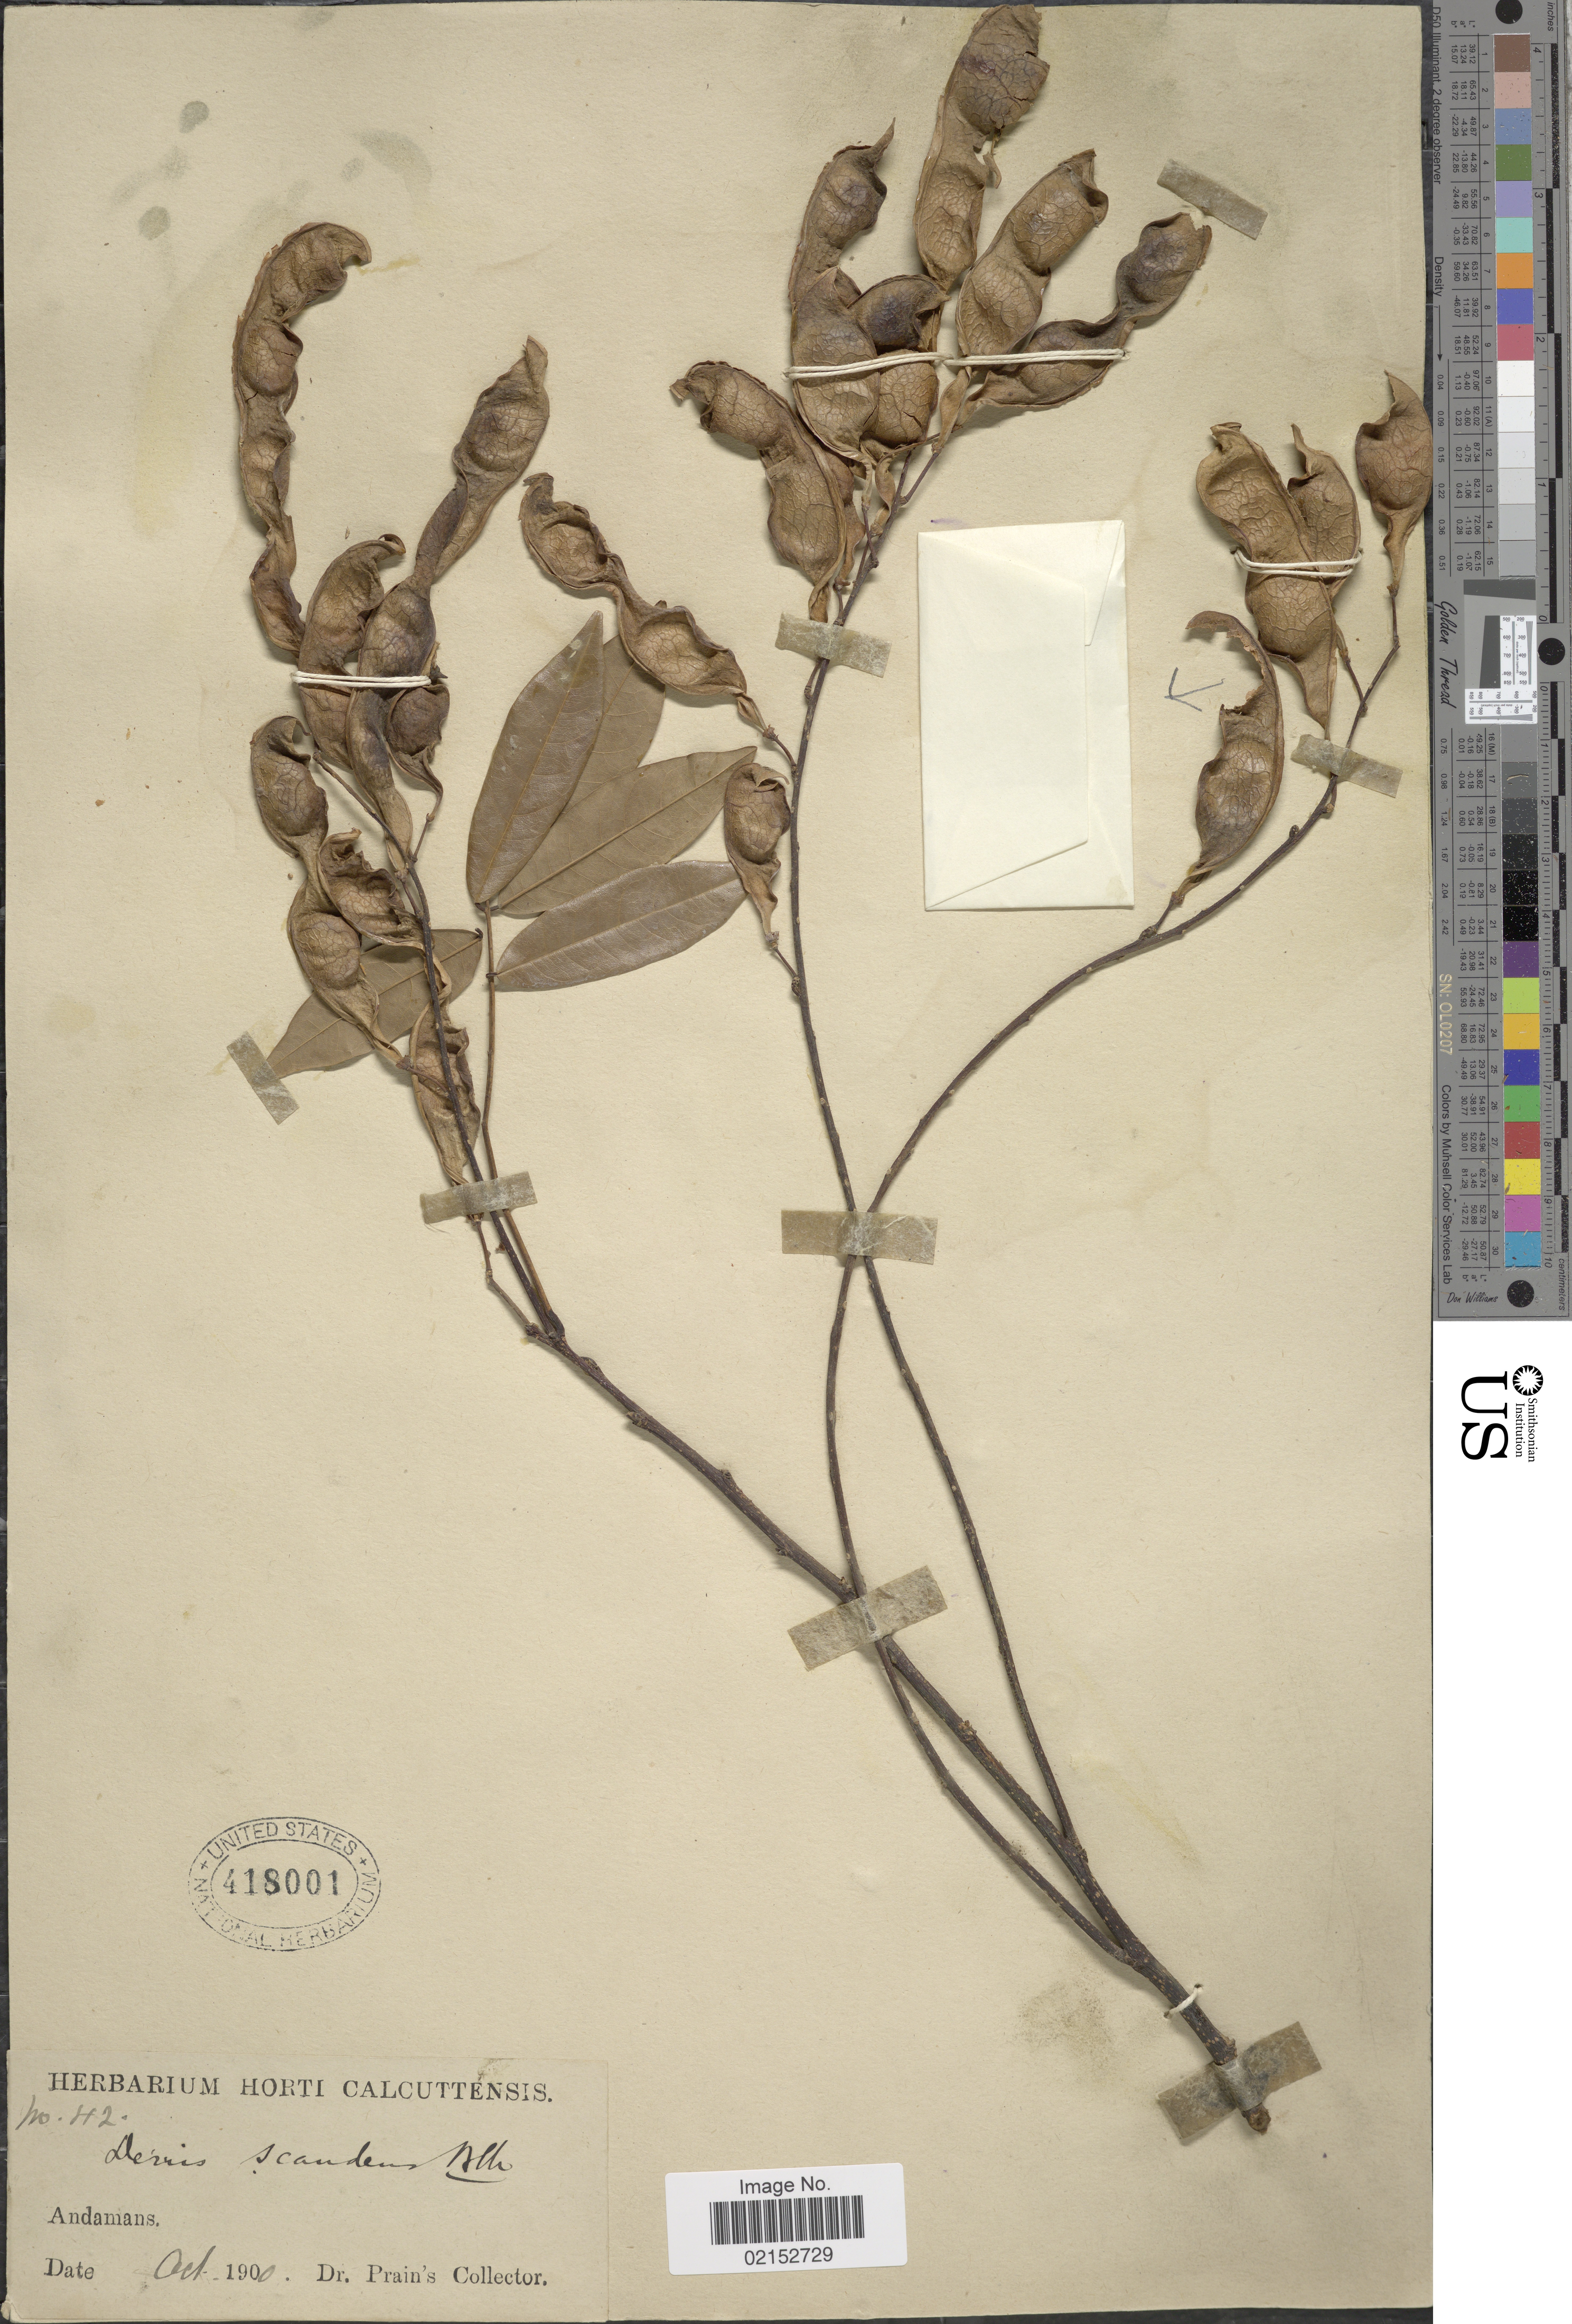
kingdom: Plantae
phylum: Tracheophyta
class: Magnoliopsida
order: Fabales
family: Fabaceae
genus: Brachypterum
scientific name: Brachypterum scandens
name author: (Roxb.) Miq.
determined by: Strong, Mark T., (BOT), Smithsonian Institution - National Museum of Natural History (UNITED STATES)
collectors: Dr. Prain's collector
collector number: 42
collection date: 1900-10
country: India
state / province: Andaman and Nicobar Islands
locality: Andamans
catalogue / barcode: US 418001